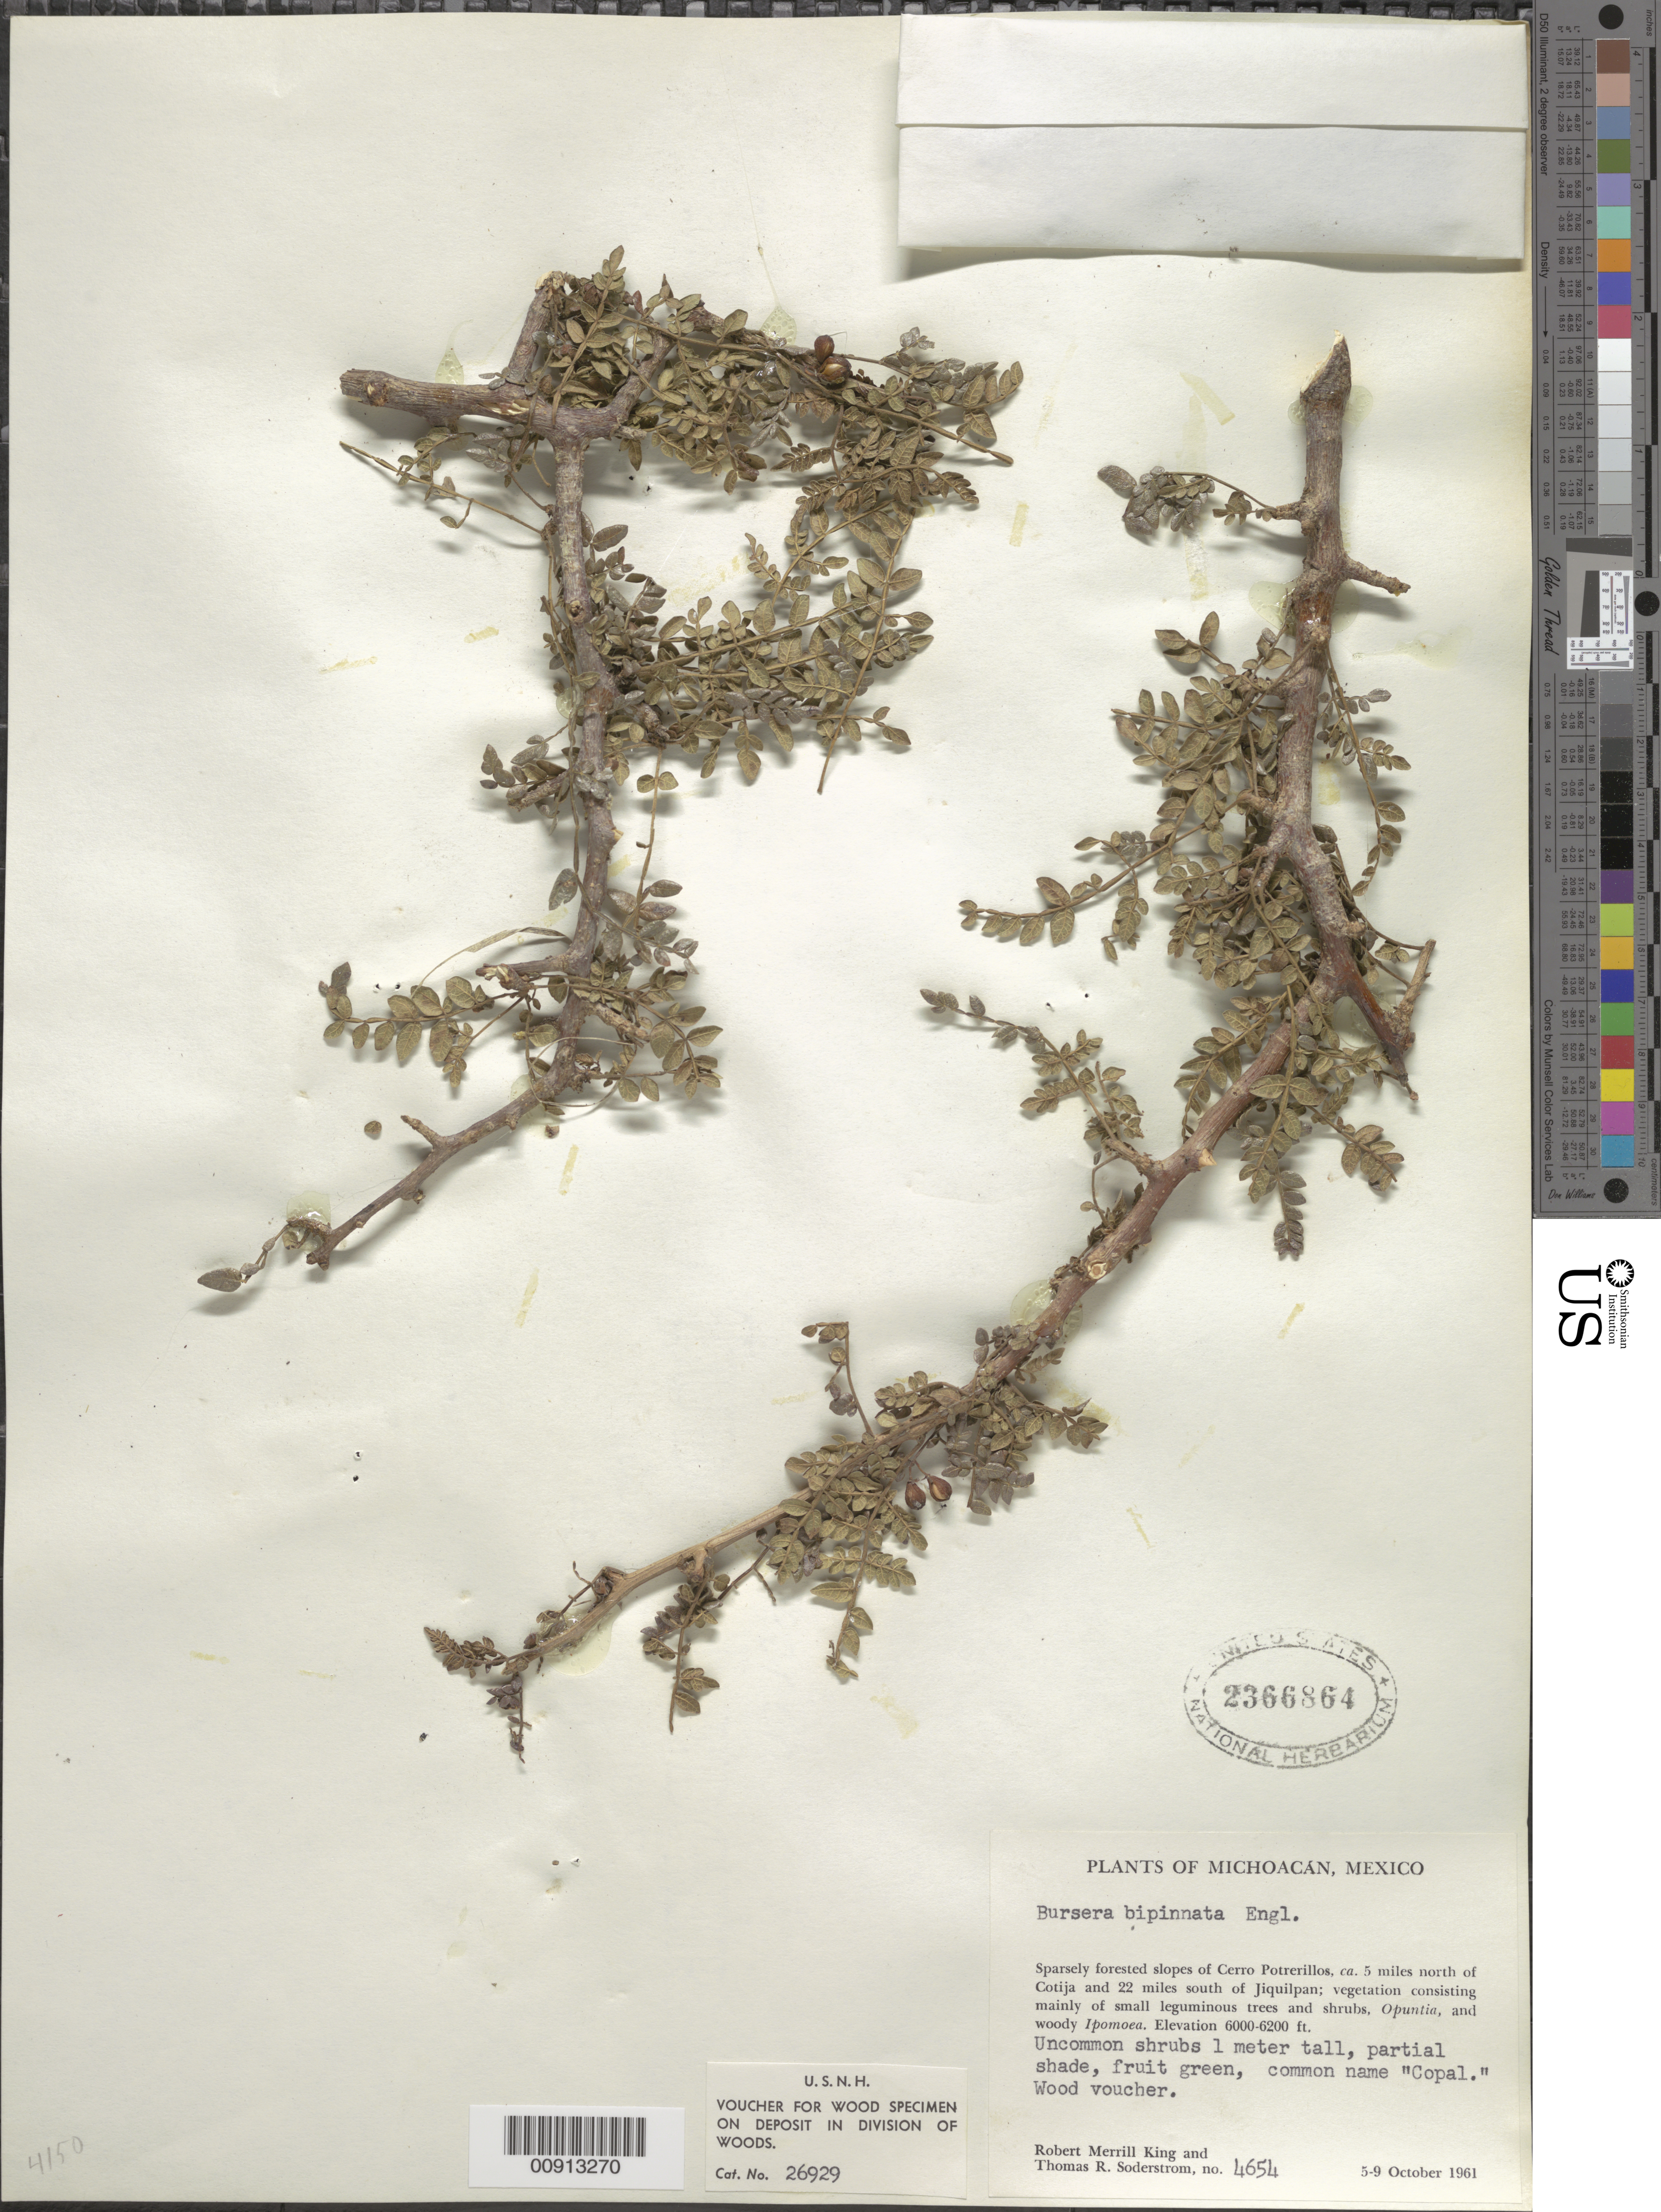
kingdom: Plantae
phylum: Tracheophyta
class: Magnoliopsida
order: Sapindales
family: Burseraceae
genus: Bursera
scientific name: Bursera bipinnata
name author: Engl.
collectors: R. M. King & T. R. Soderstrom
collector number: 4654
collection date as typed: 05 Oct 1961 to 09 Oct 1961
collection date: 1961-10-05/1961-10-09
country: Mexico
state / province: Michoacán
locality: Michoacán: Sparsely forested slopes of Cerro Potrerillos, ca. 5 miles north of Cotija and 22 miles south of Jiquilpan.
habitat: Partial shade. Vegetation consisting mainly of small leguminous trees and shrubs, Opuntia, and woody Ipomoea.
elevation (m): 1829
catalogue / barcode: US 2366864